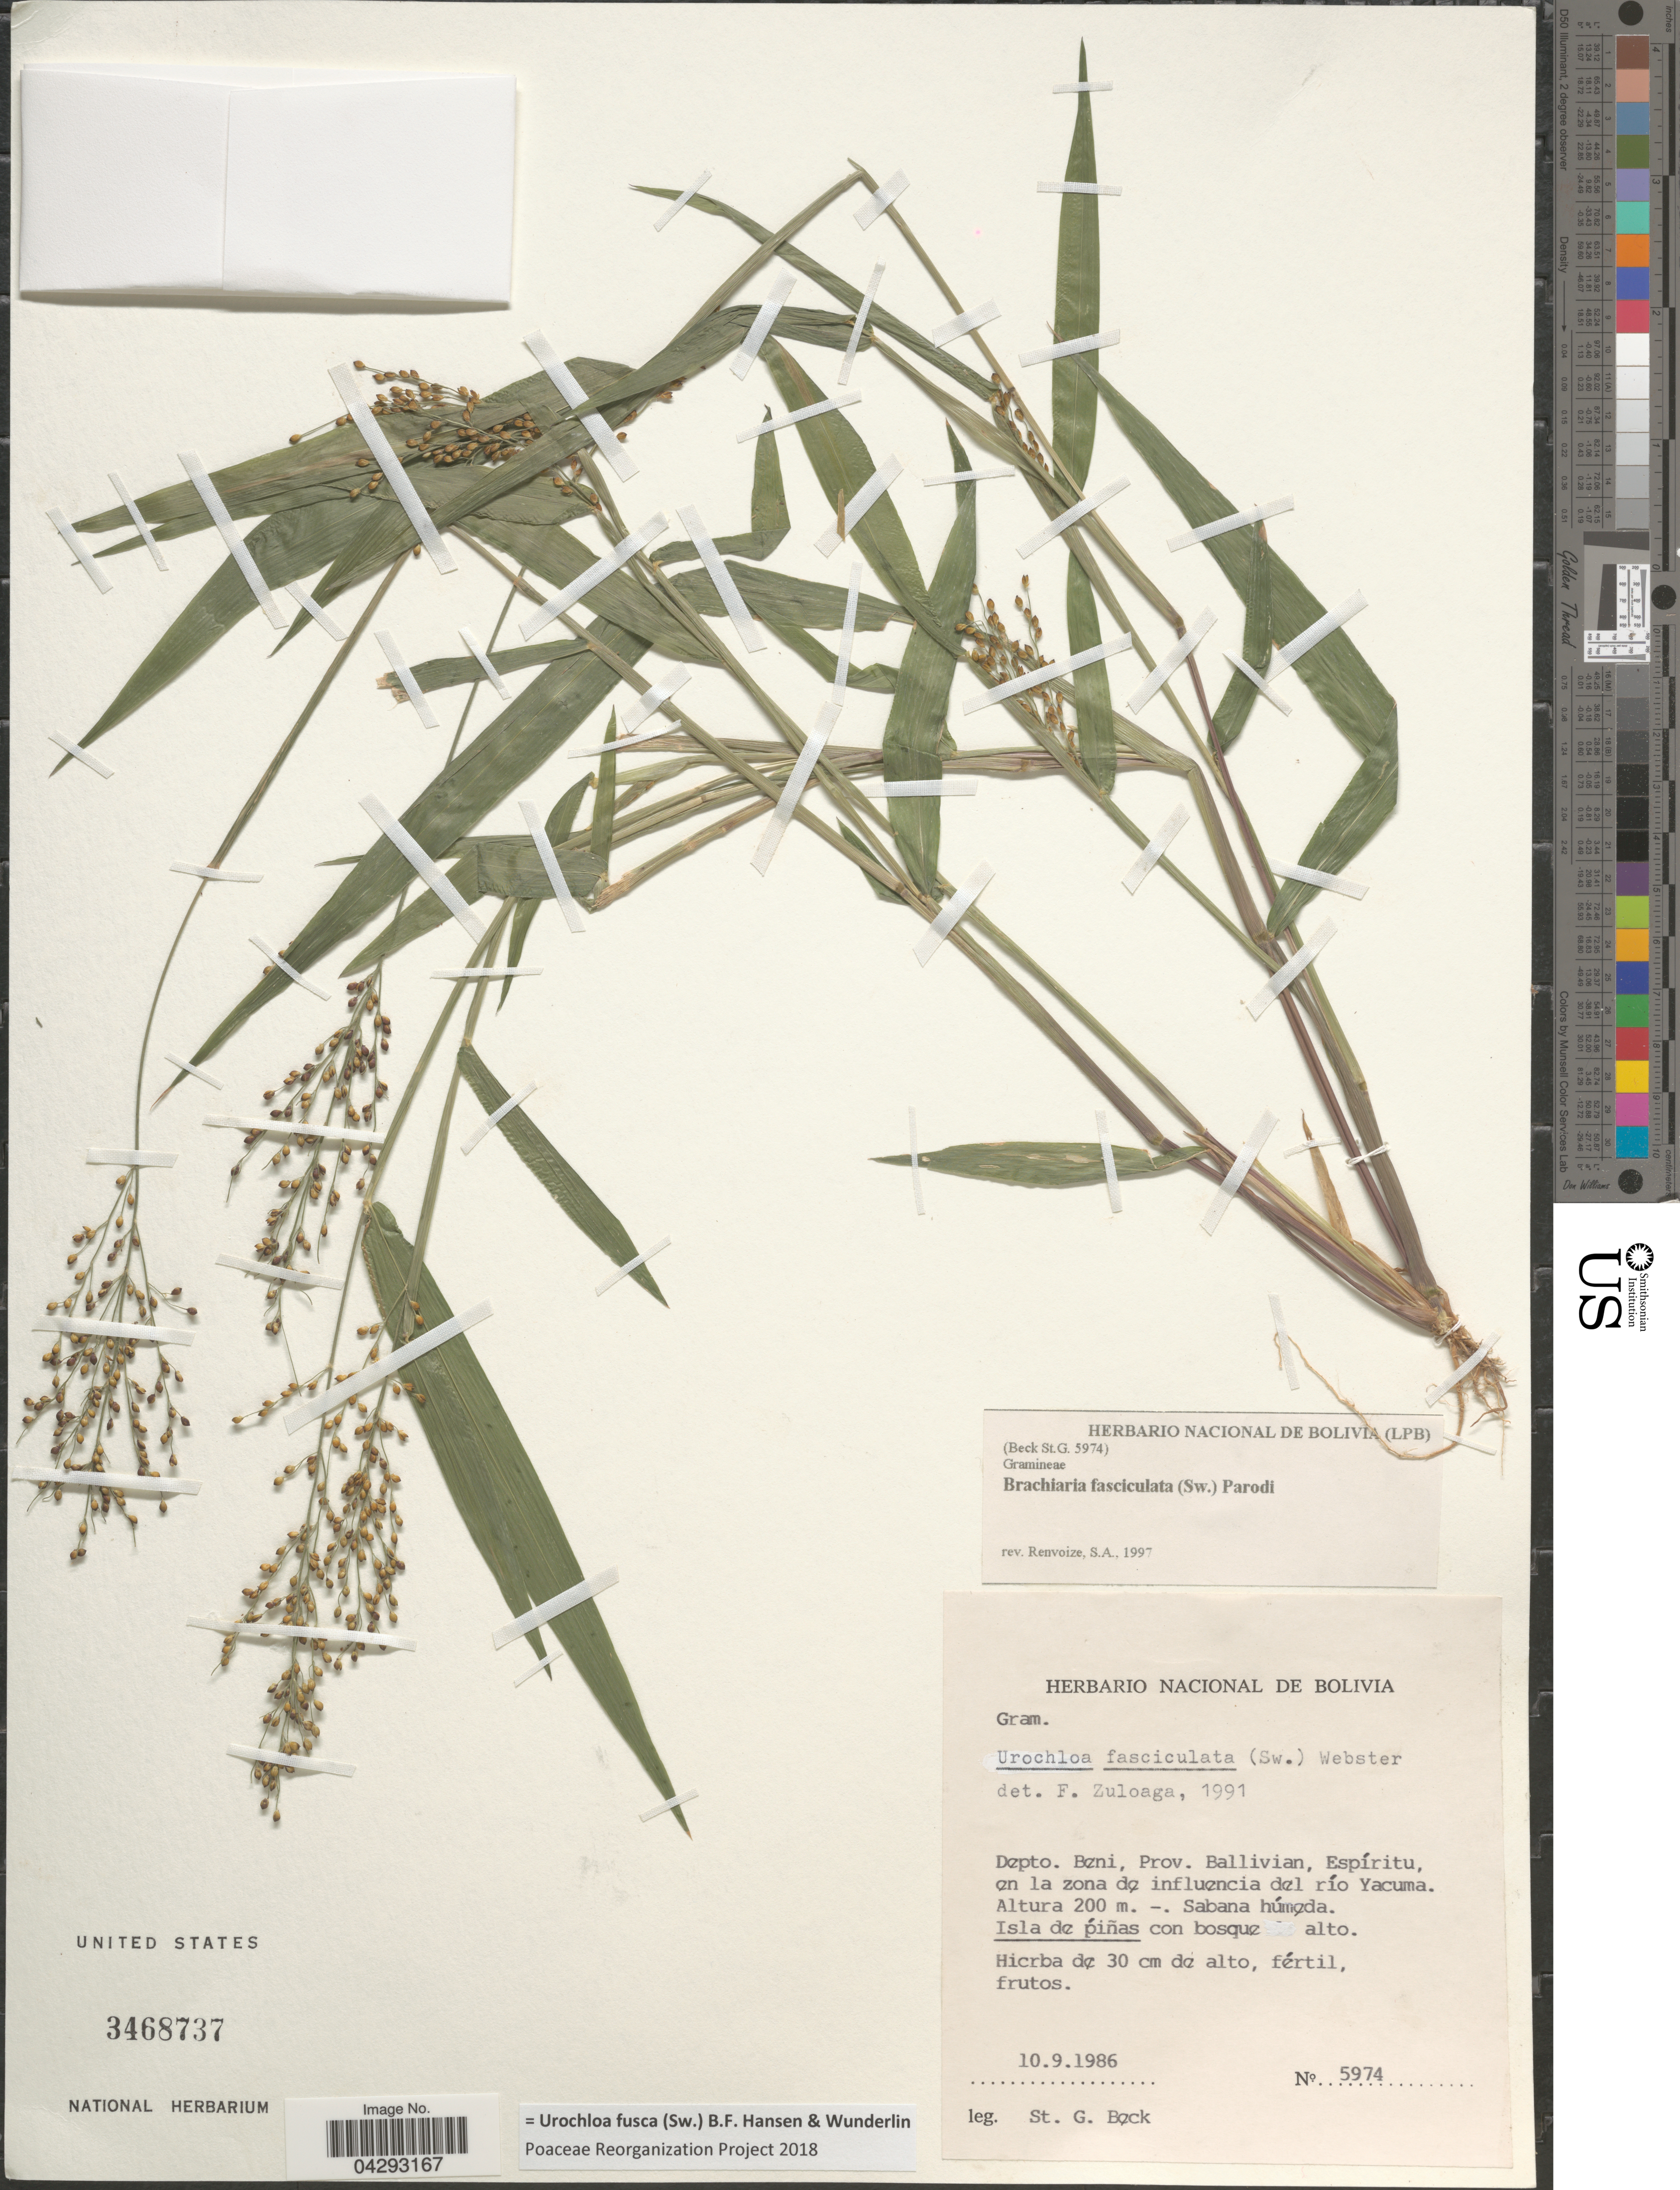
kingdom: Plantae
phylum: Tracheophyta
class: Liliopsida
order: Poales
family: Poaceae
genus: Urochloa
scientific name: Urochloa fusca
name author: (Sw.) B.F. Hansen & Wunderlin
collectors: S. G. Beck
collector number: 5974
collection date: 1986-09-10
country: Bolivia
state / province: Beni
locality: Depto. Beni, Prov. Ballivian, Espíritu, en la zona de influencia del río Yacuma. Isla de piña con bosque alto.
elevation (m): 200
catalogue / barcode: US 3468737